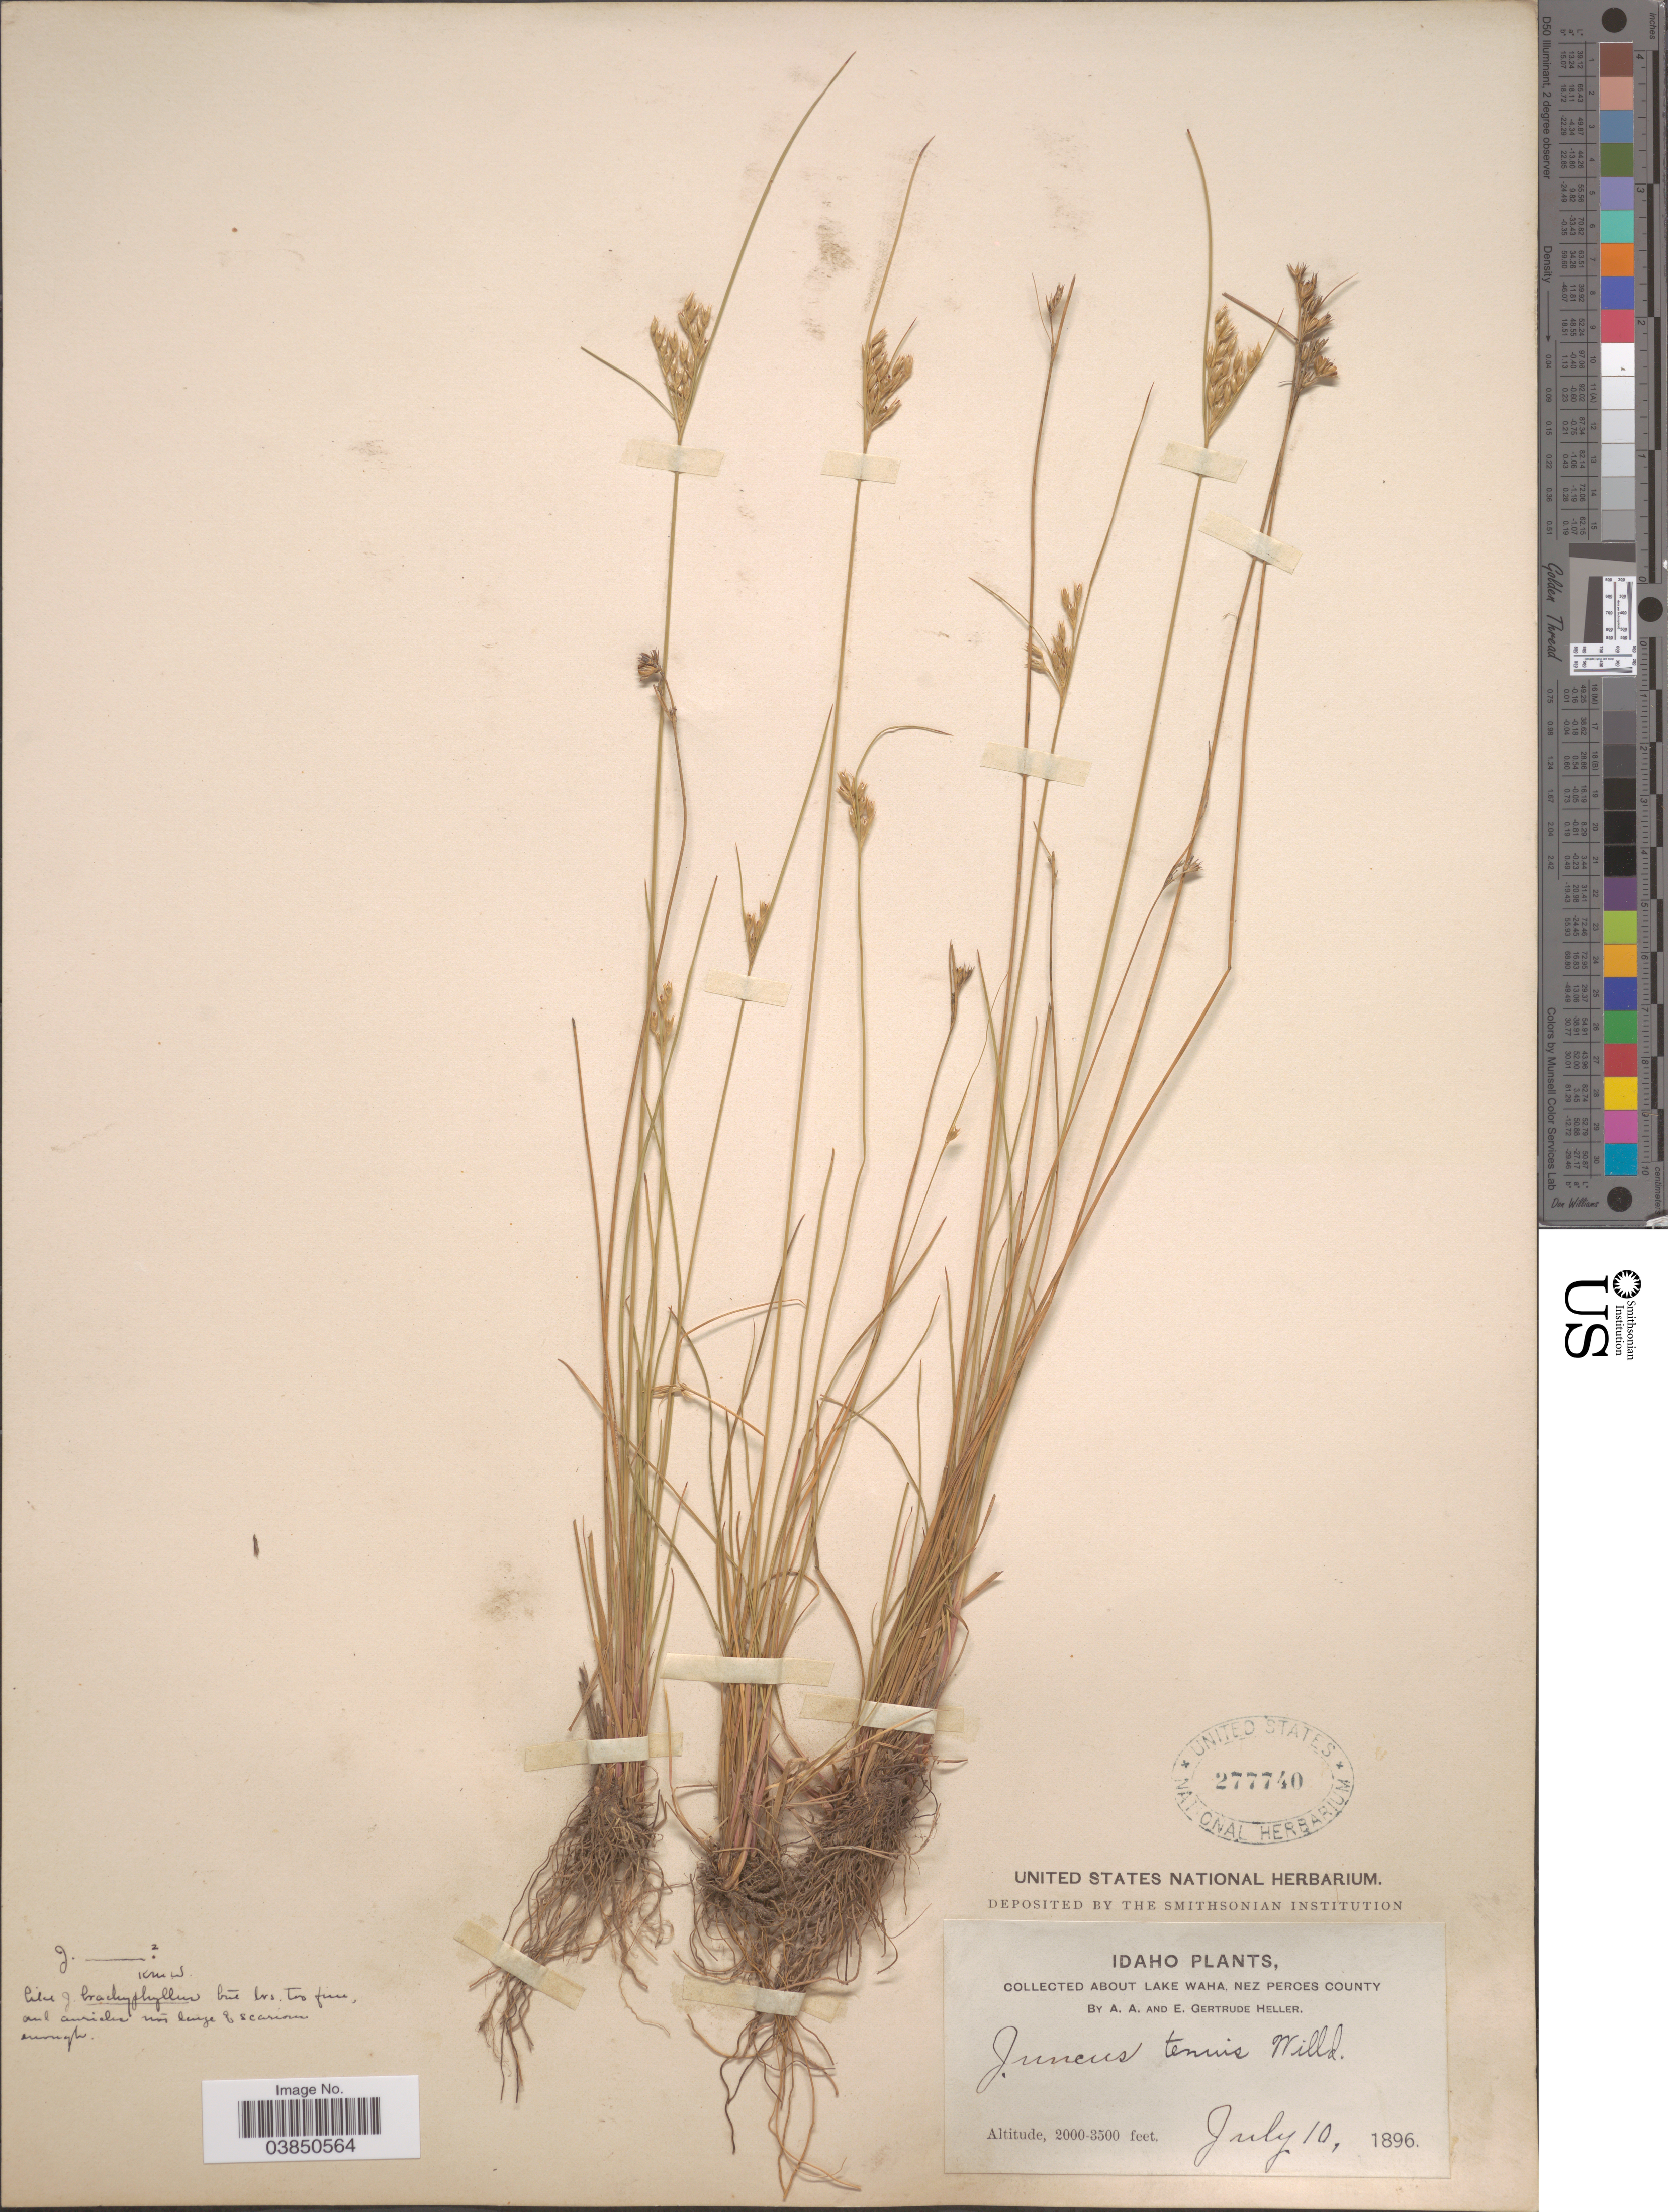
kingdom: Plantae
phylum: Tracheophyta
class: Liliopsida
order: Poales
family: Juncaceae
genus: Juncus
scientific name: Juncus brachycephalus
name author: (Engelm.) Buchenau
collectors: A. A. Heller & E. G. Heller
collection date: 1896-07-10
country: United States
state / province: Idaho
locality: About Lake Waha, Nez Perces County.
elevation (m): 610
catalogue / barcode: US 277740